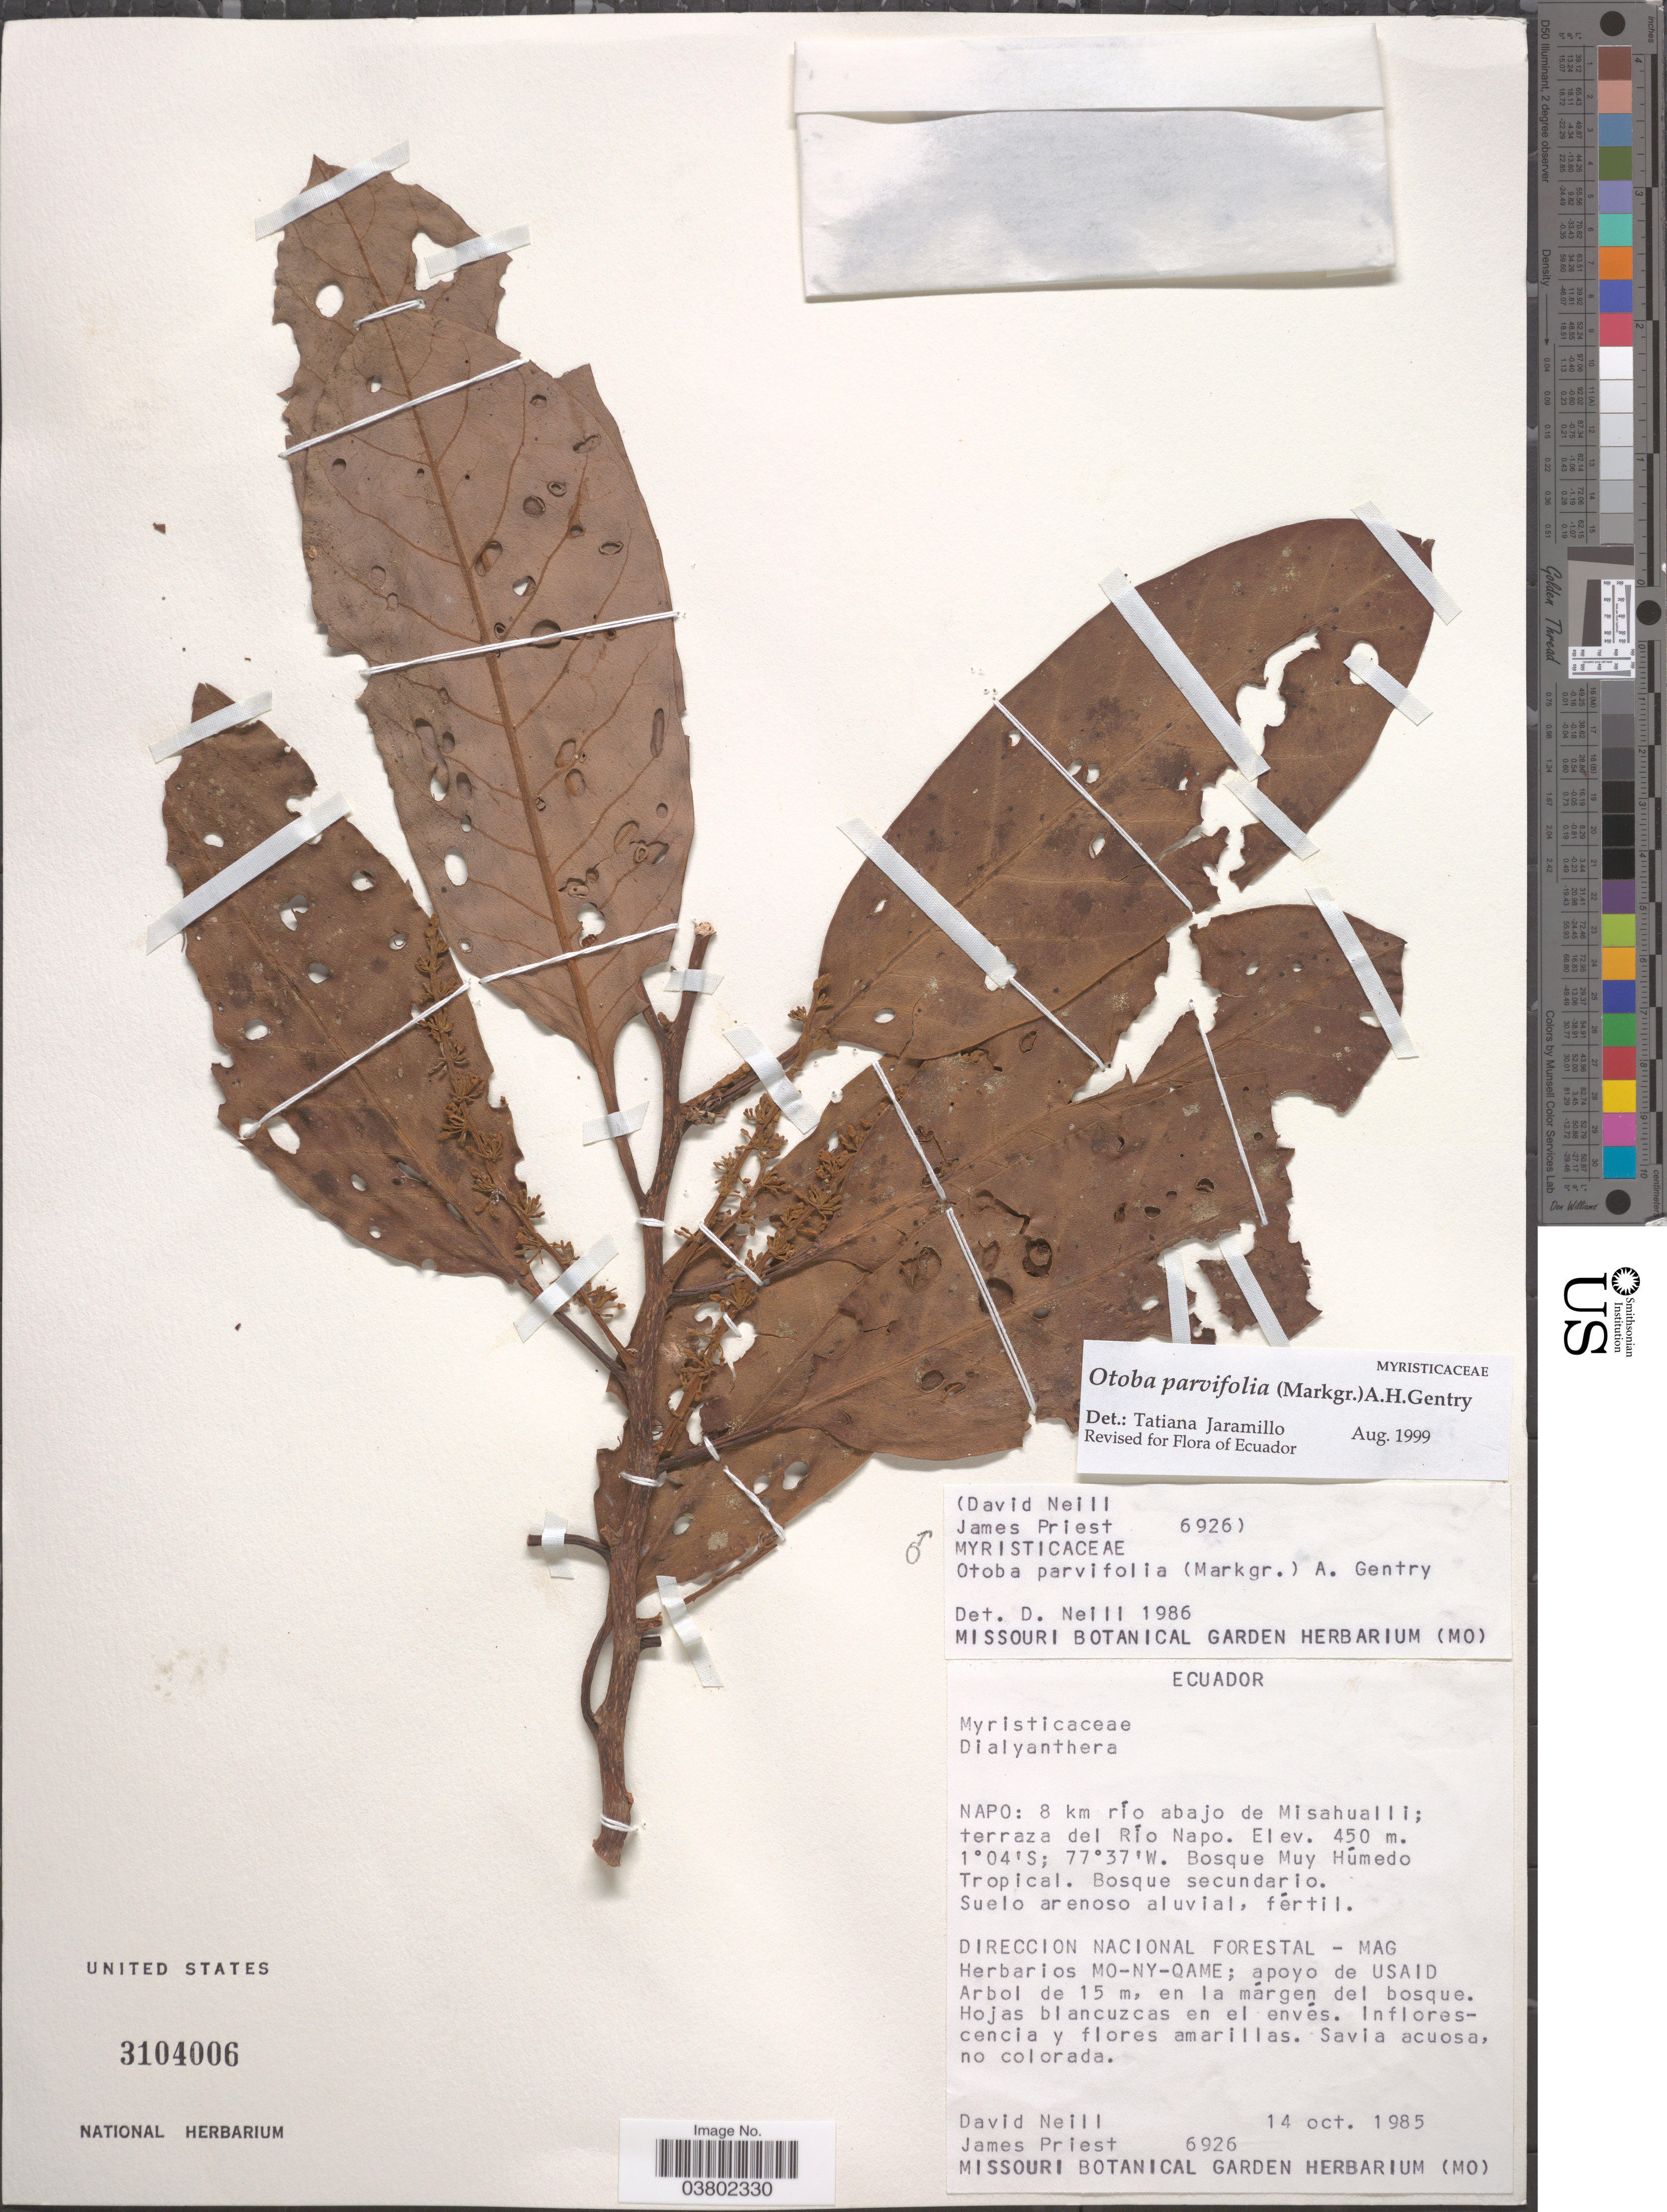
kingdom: Plantae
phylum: Tracheophyta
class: Magnoliopsida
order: Magnoliales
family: Myristicaceae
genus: Otoba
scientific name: Otoba parvifolia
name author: (Markgr.) A.H. Gentry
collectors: D. A. Neill & J. Priest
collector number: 6926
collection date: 1985-10-14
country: Ecuador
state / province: Napo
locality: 8 km río abajo de Misahualli, terraza del Río Napo. Direccion Nacional Forestal-Mag Herbarios Mo-Ny-Qame.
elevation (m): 450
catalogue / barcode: US 3104006